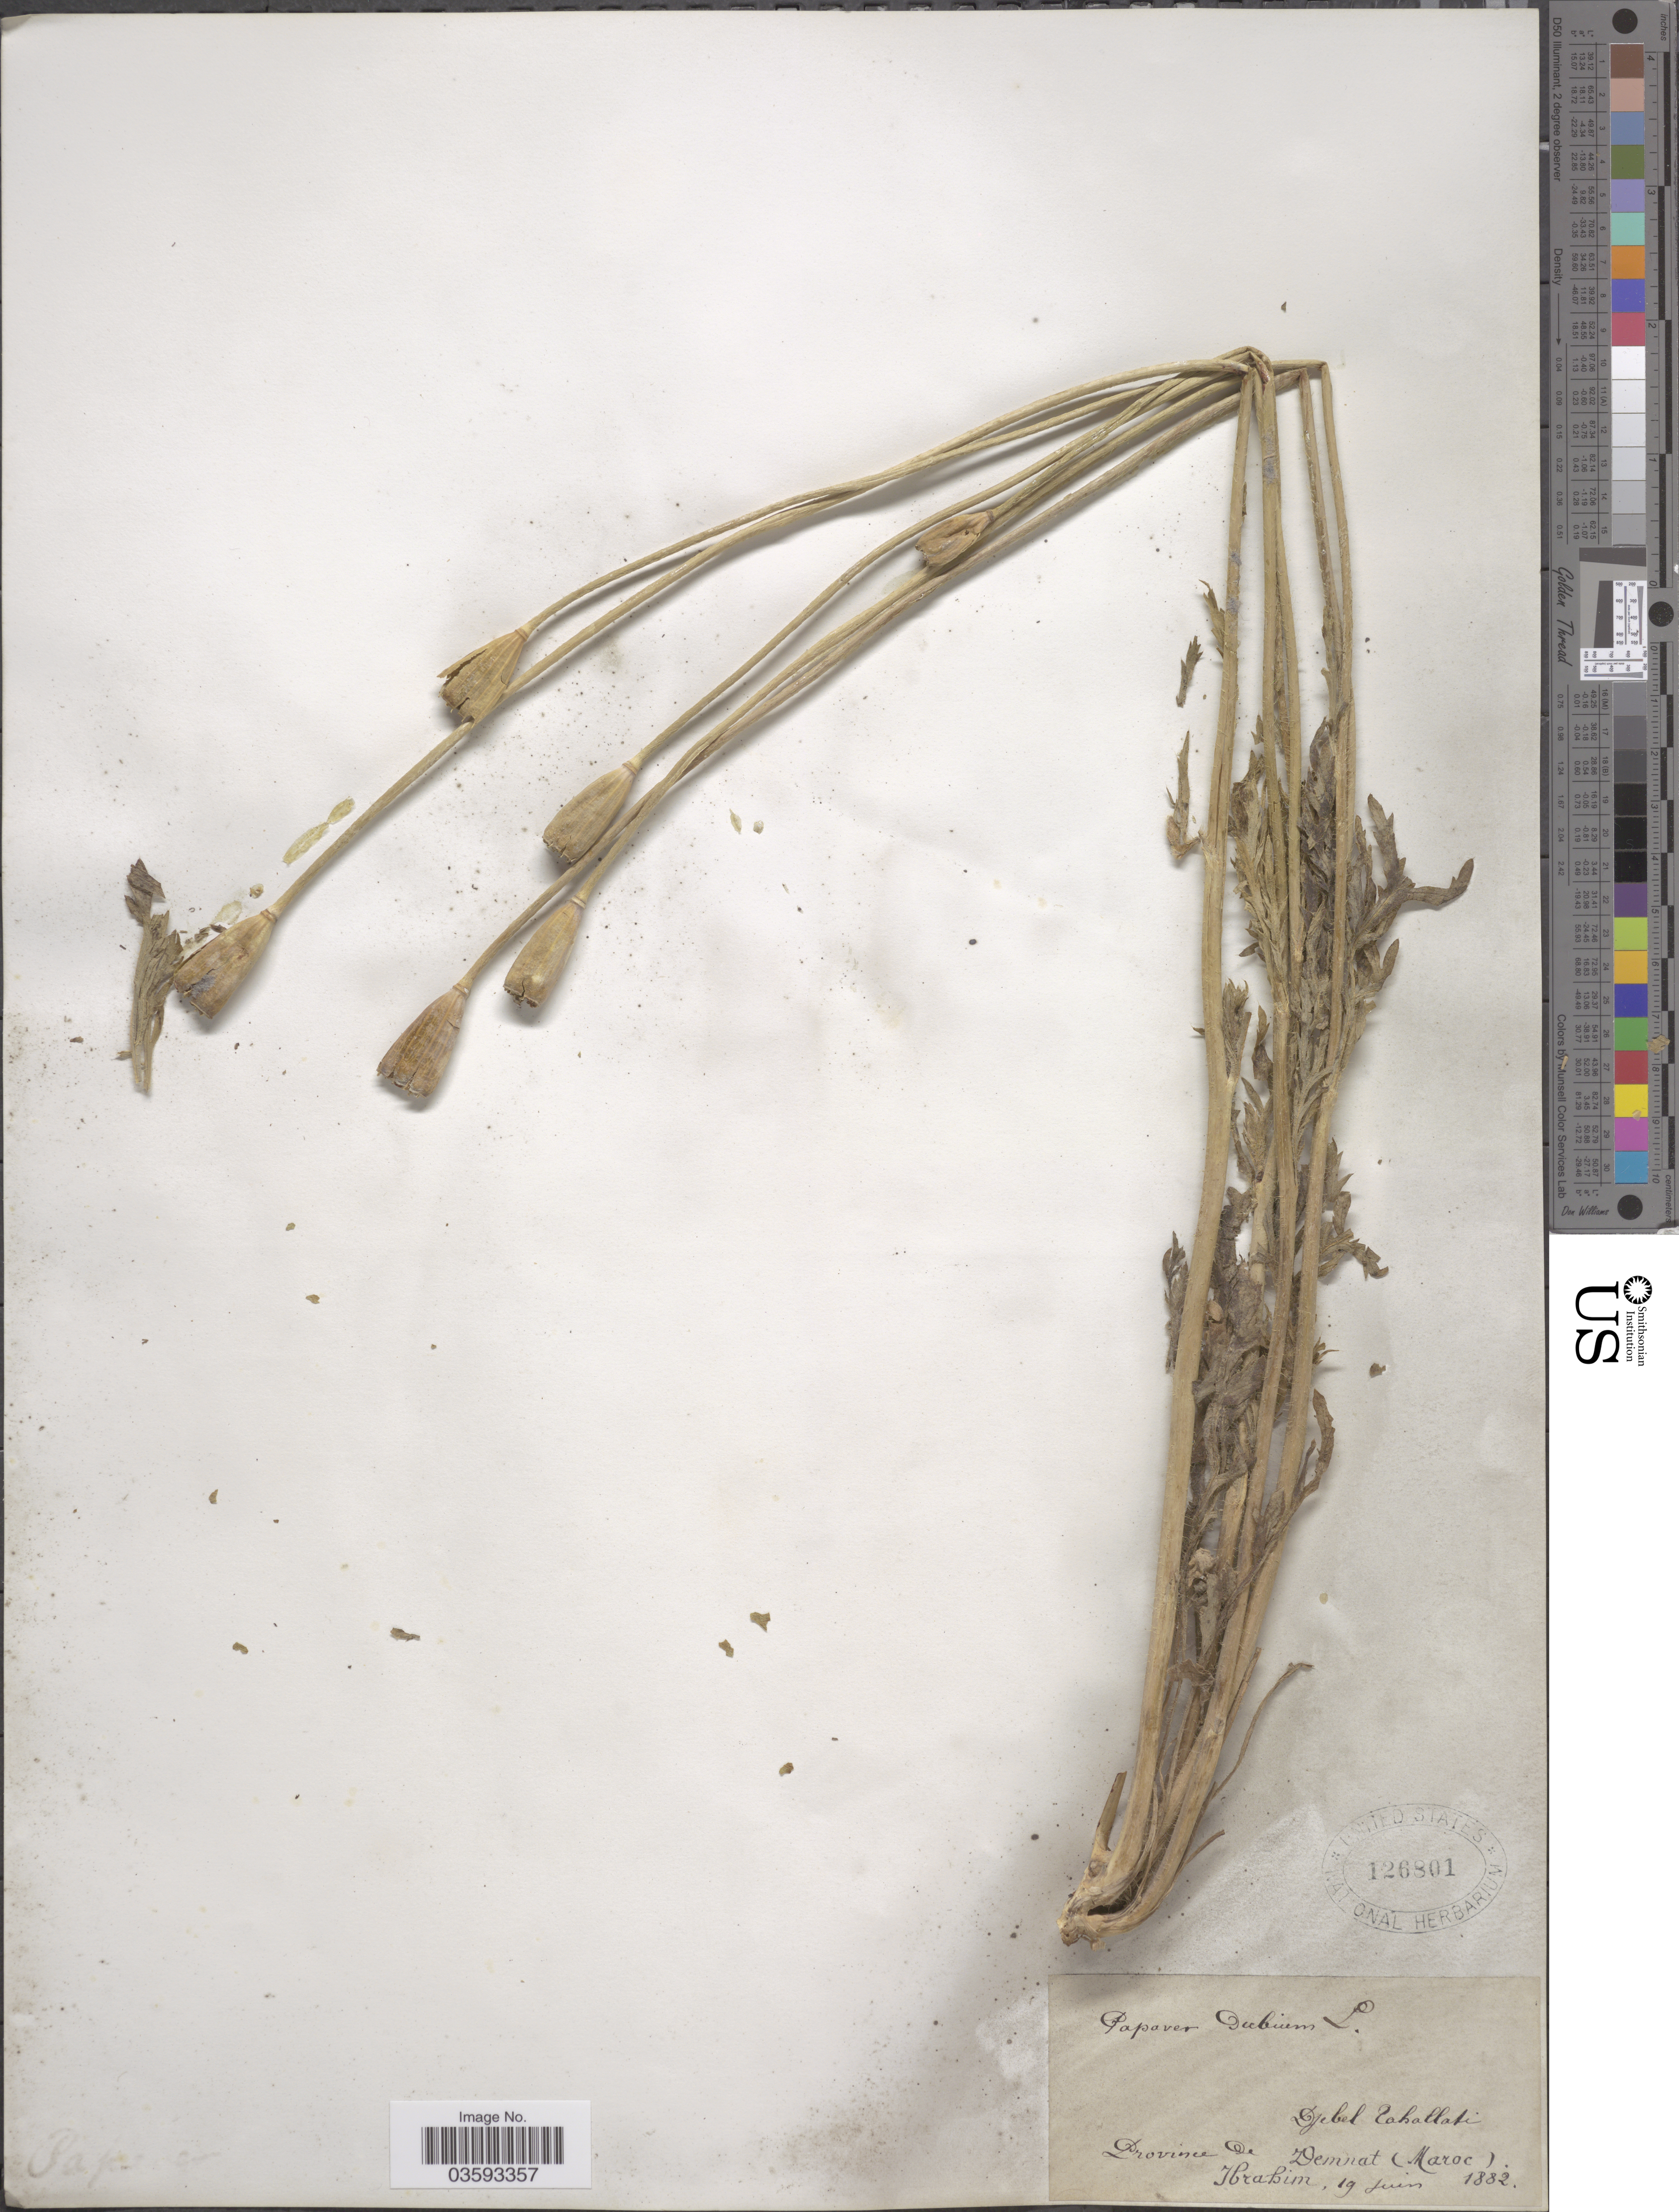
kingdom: Plantae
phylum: Tracheophyta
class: Magnoliopsida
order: Ranunculales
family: Papaveraceae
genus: Papaver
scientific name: Papaver dubium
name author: L.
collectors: -. Ibrahim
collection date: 1882-06-19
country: Morocco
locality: Djebel Cahallati. Province de Demnat (Maroc).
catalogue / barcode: US 126801